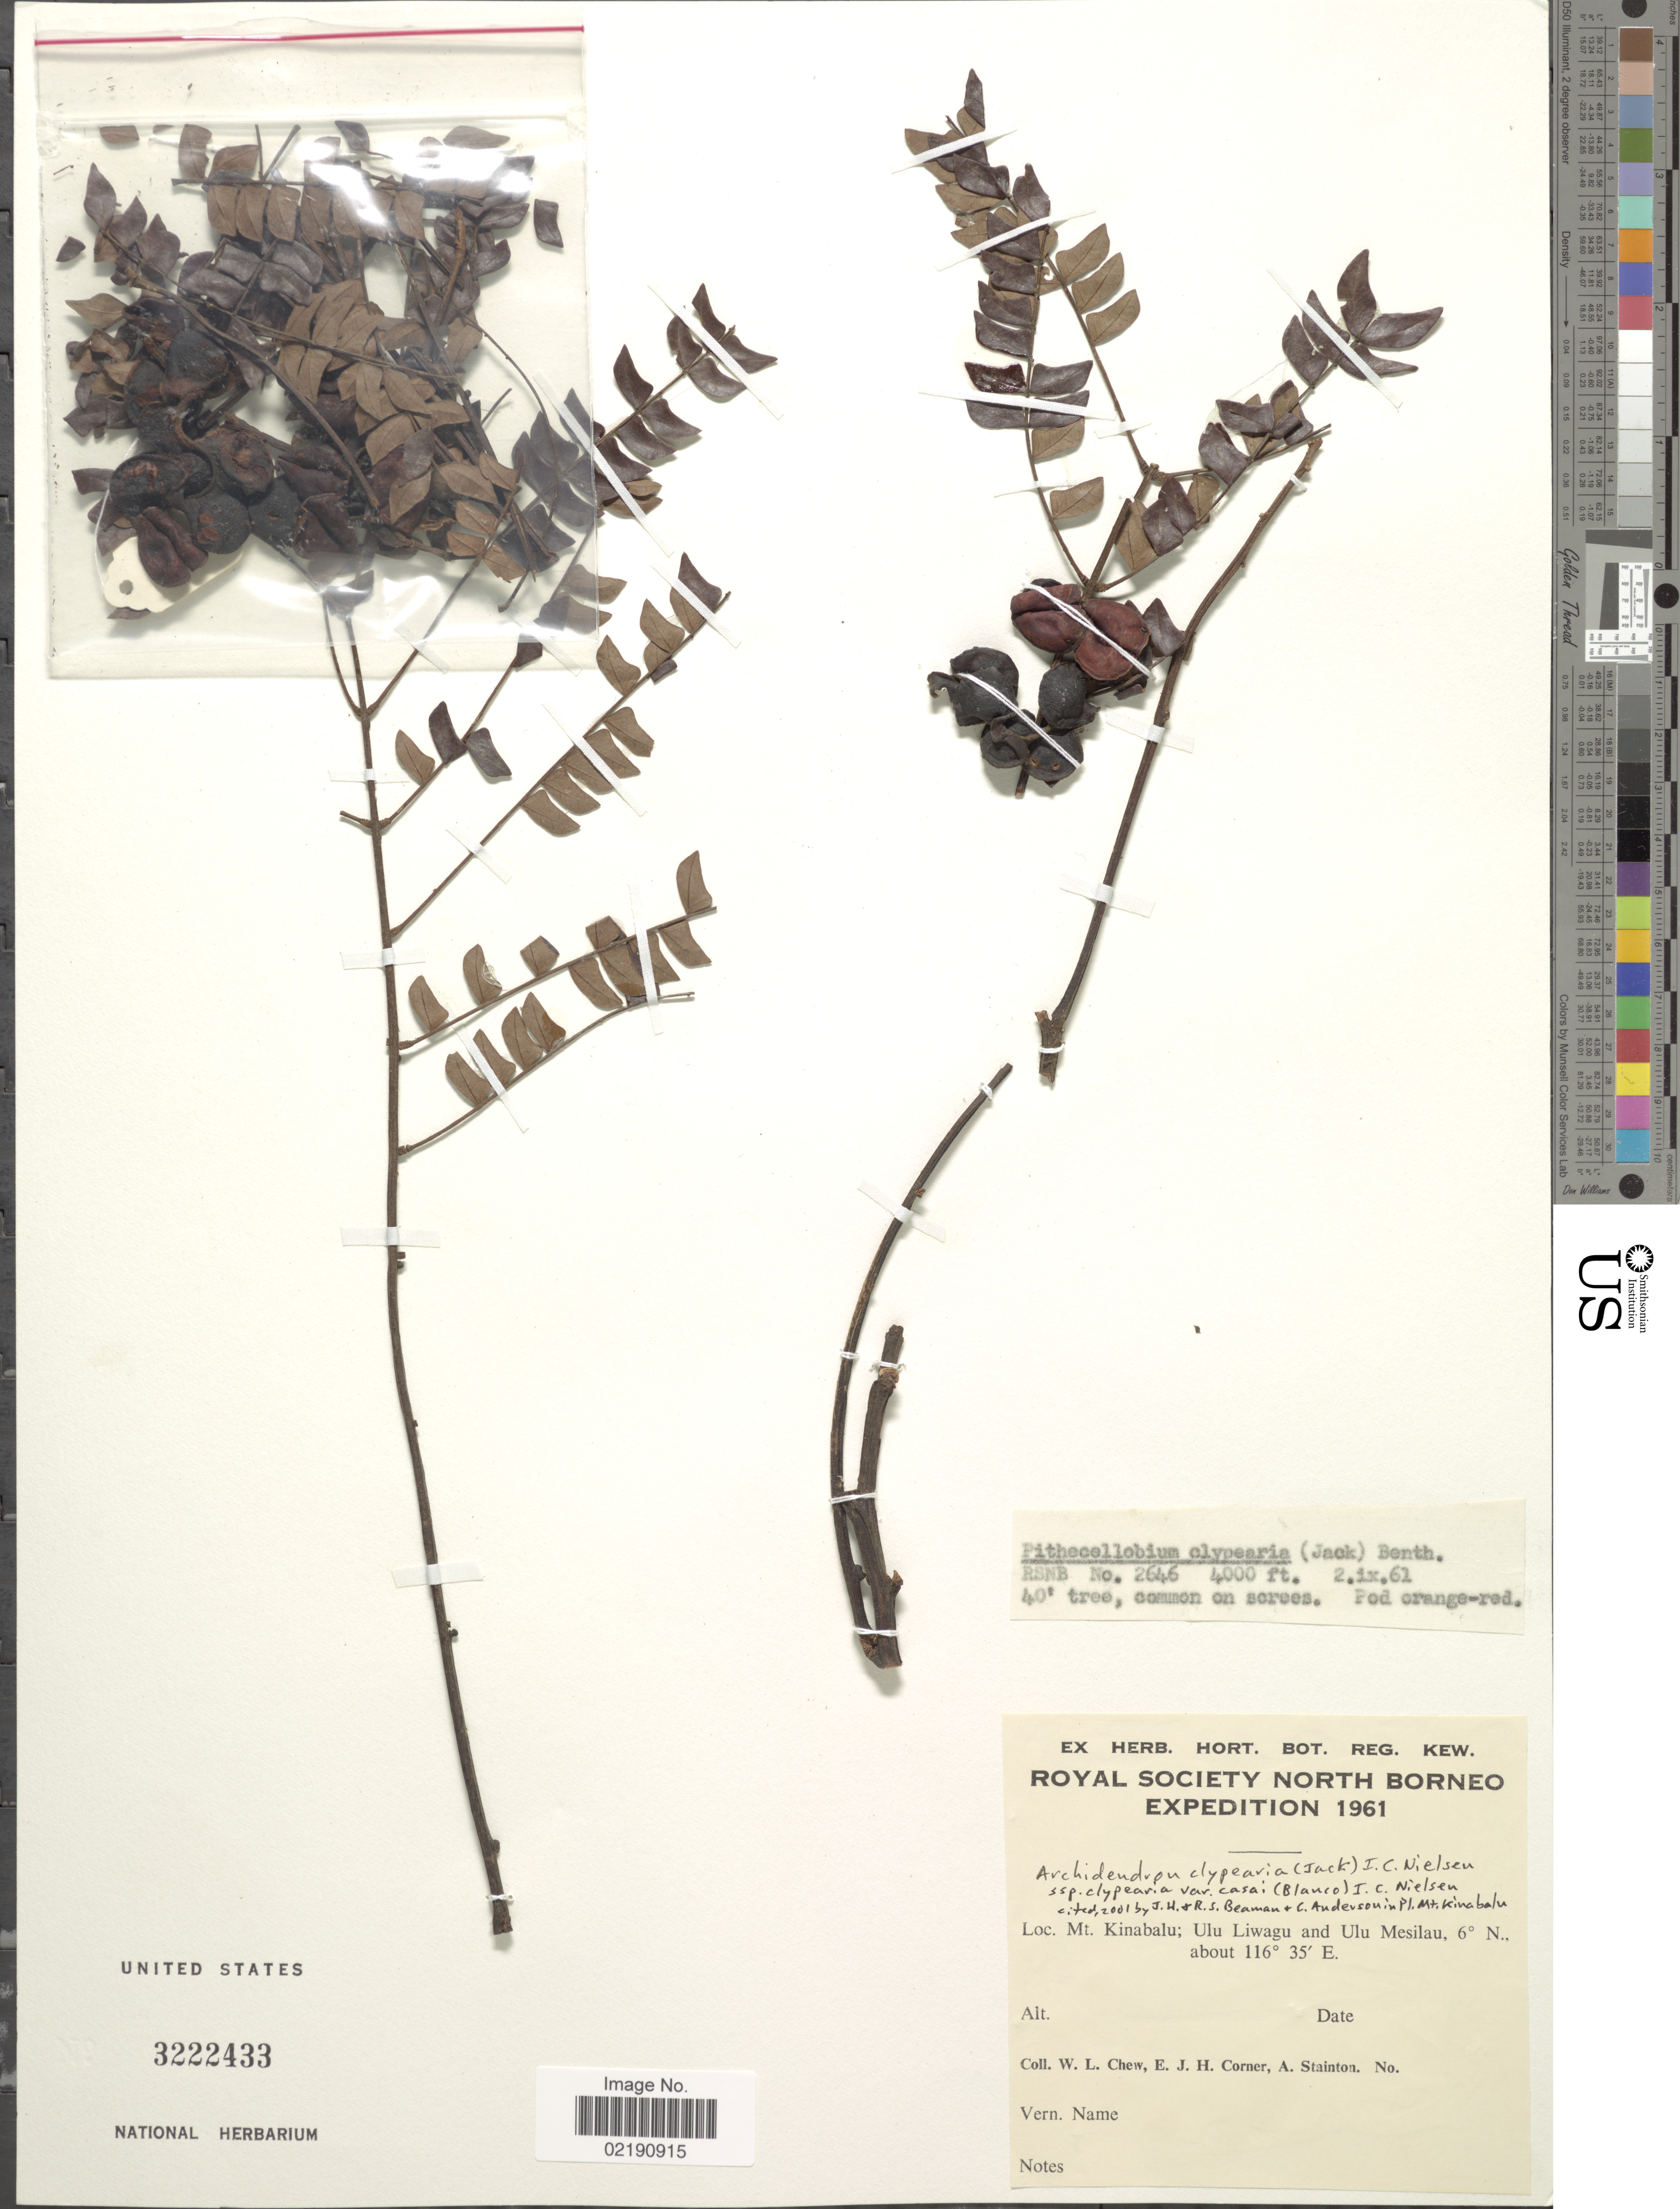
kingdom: Plantae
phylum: Tracheophyta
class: Magnoliopsida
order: Fabales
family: Fabaceae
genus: Archidendron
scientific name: Archidendron clypearia var. casai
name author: (Blanco) I.C. Nielsen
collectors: W. Chew, E. Corner & A. Stainton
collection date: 1961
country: Malaysia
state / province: Sabah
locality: Mt. Kinabalu; Ulu Liwagu and Ulu Mesilau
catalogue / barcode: US 3222433